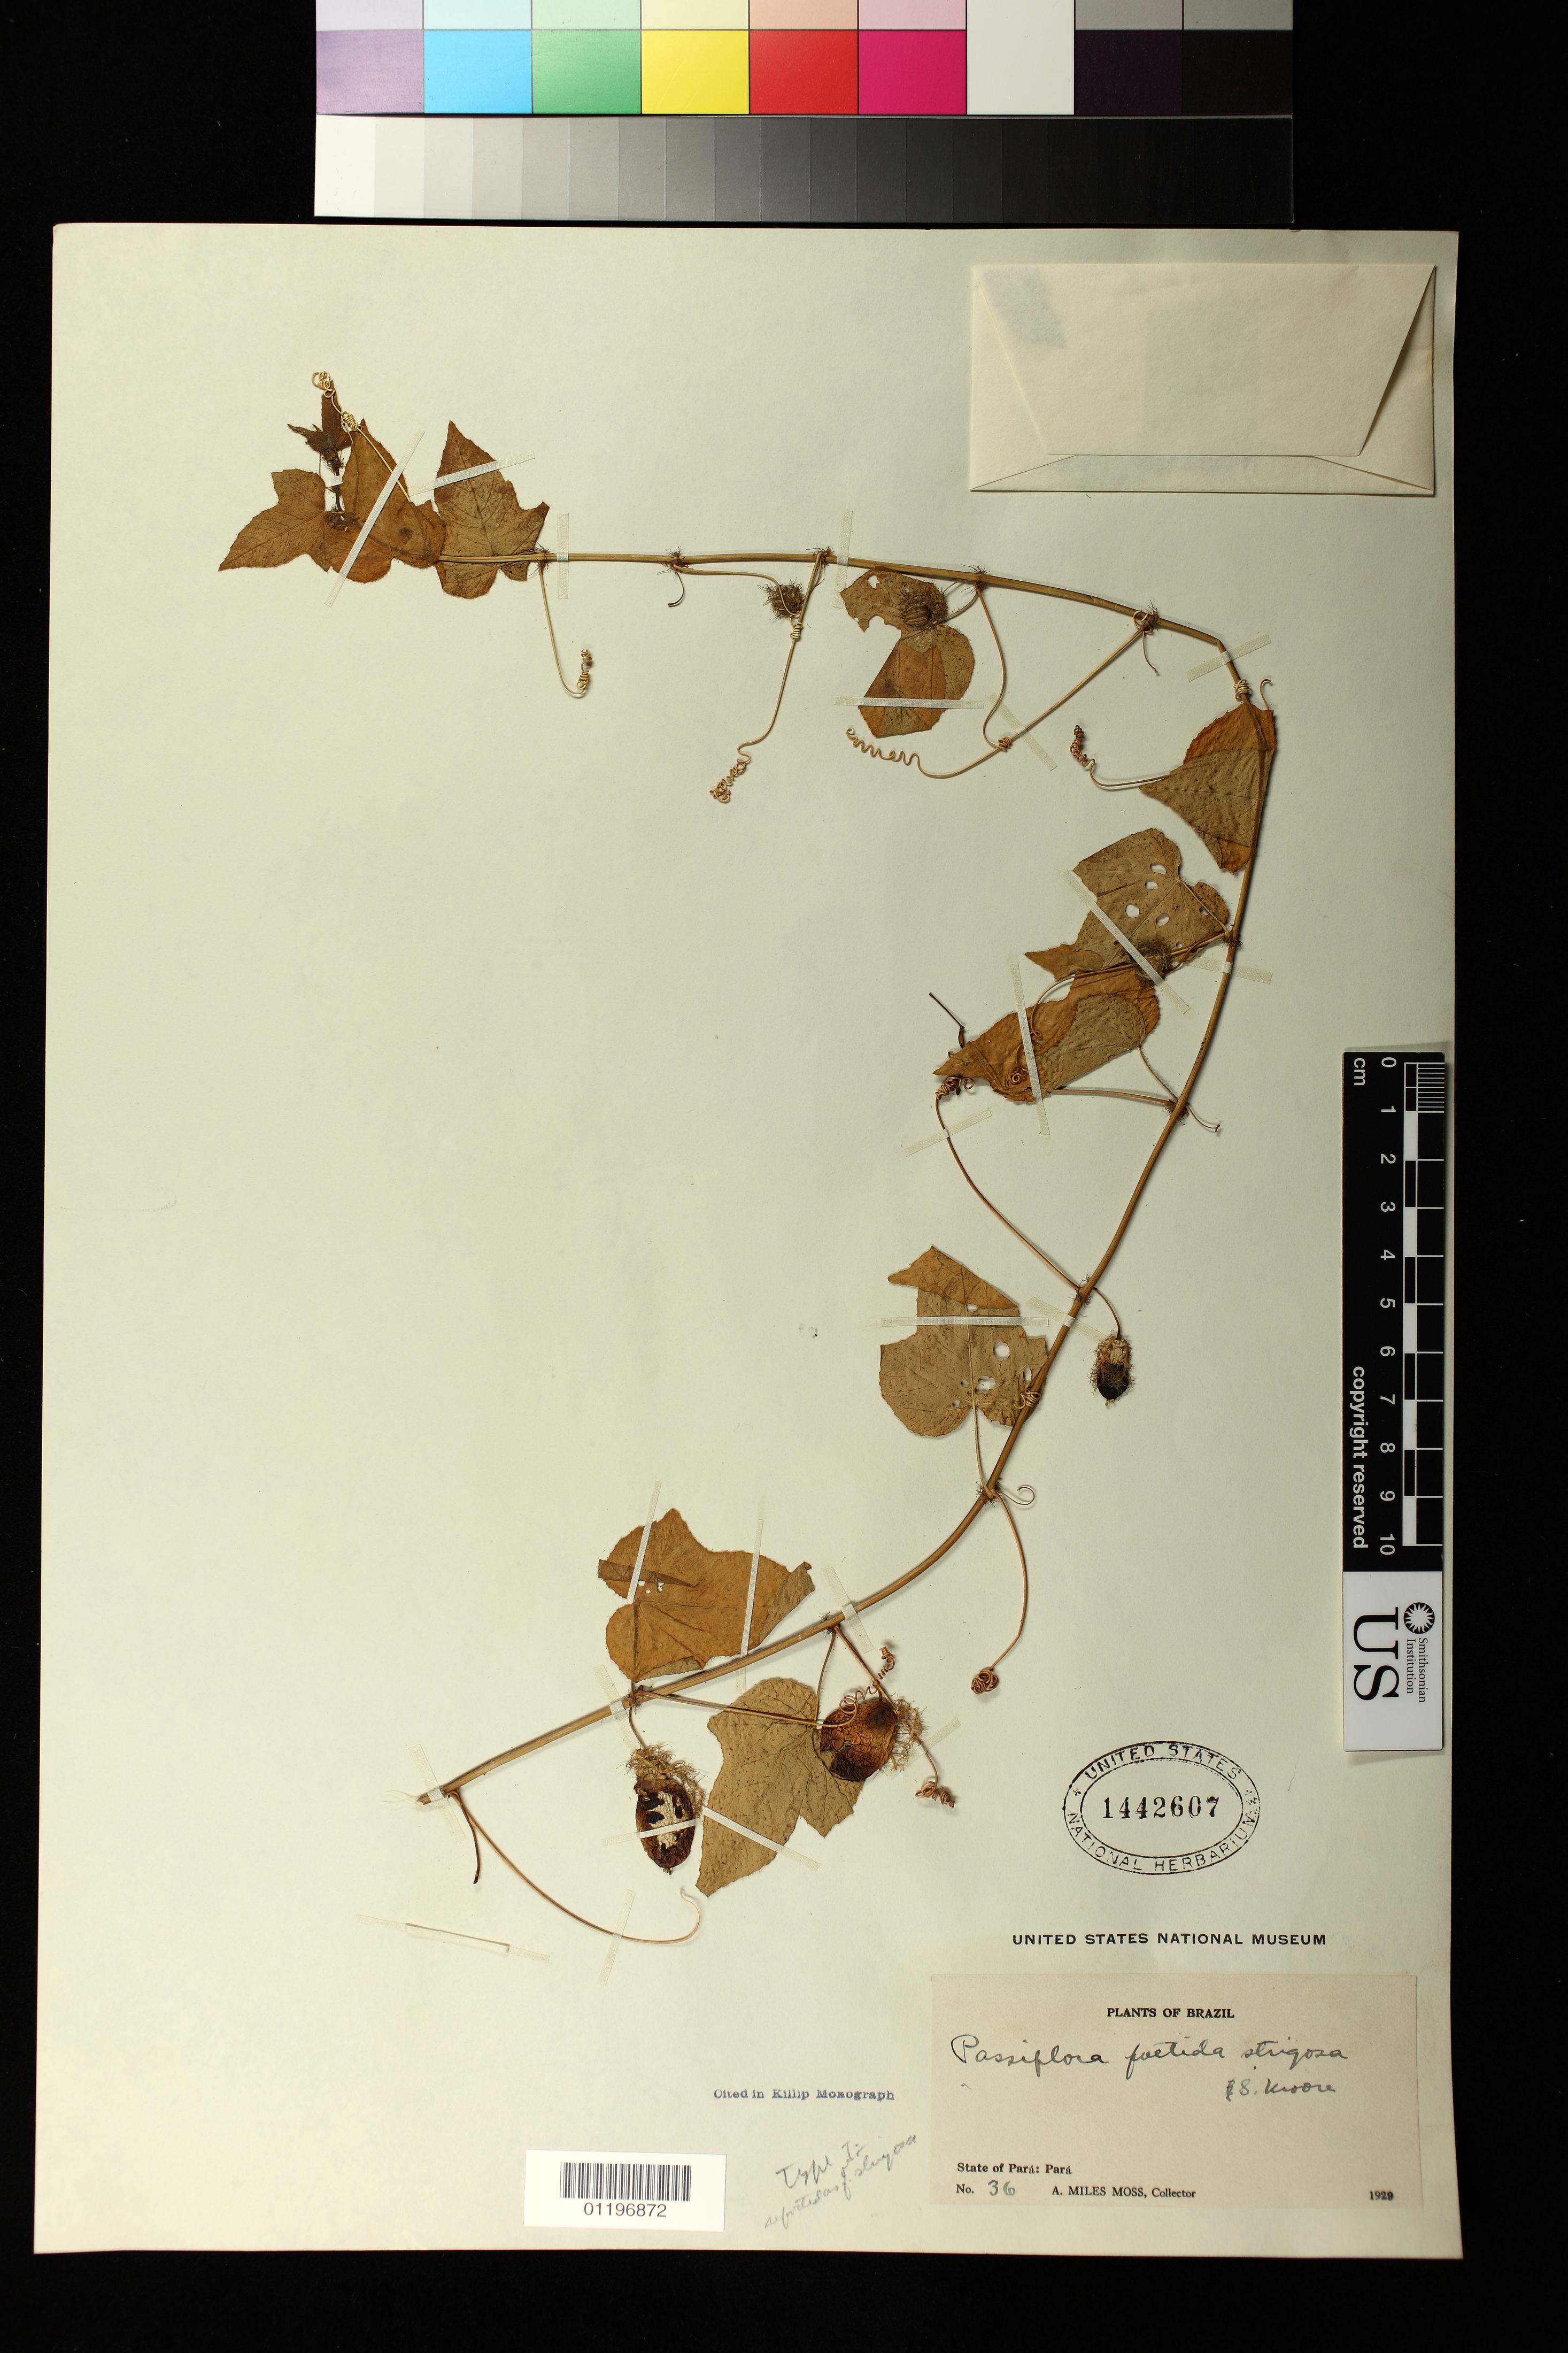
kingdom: Plantae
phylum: Tracheophyta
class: Magnoliopsida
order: Malpighiales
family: Passifloraceae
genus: Passiflora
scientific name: Passiflora foetida var. strigosa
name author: (M. Roem.) S. Moore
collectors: A. Miles Moss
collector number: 36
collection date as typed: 1929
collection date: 1929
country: Brazil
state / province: Pará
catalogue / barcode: US 1442607